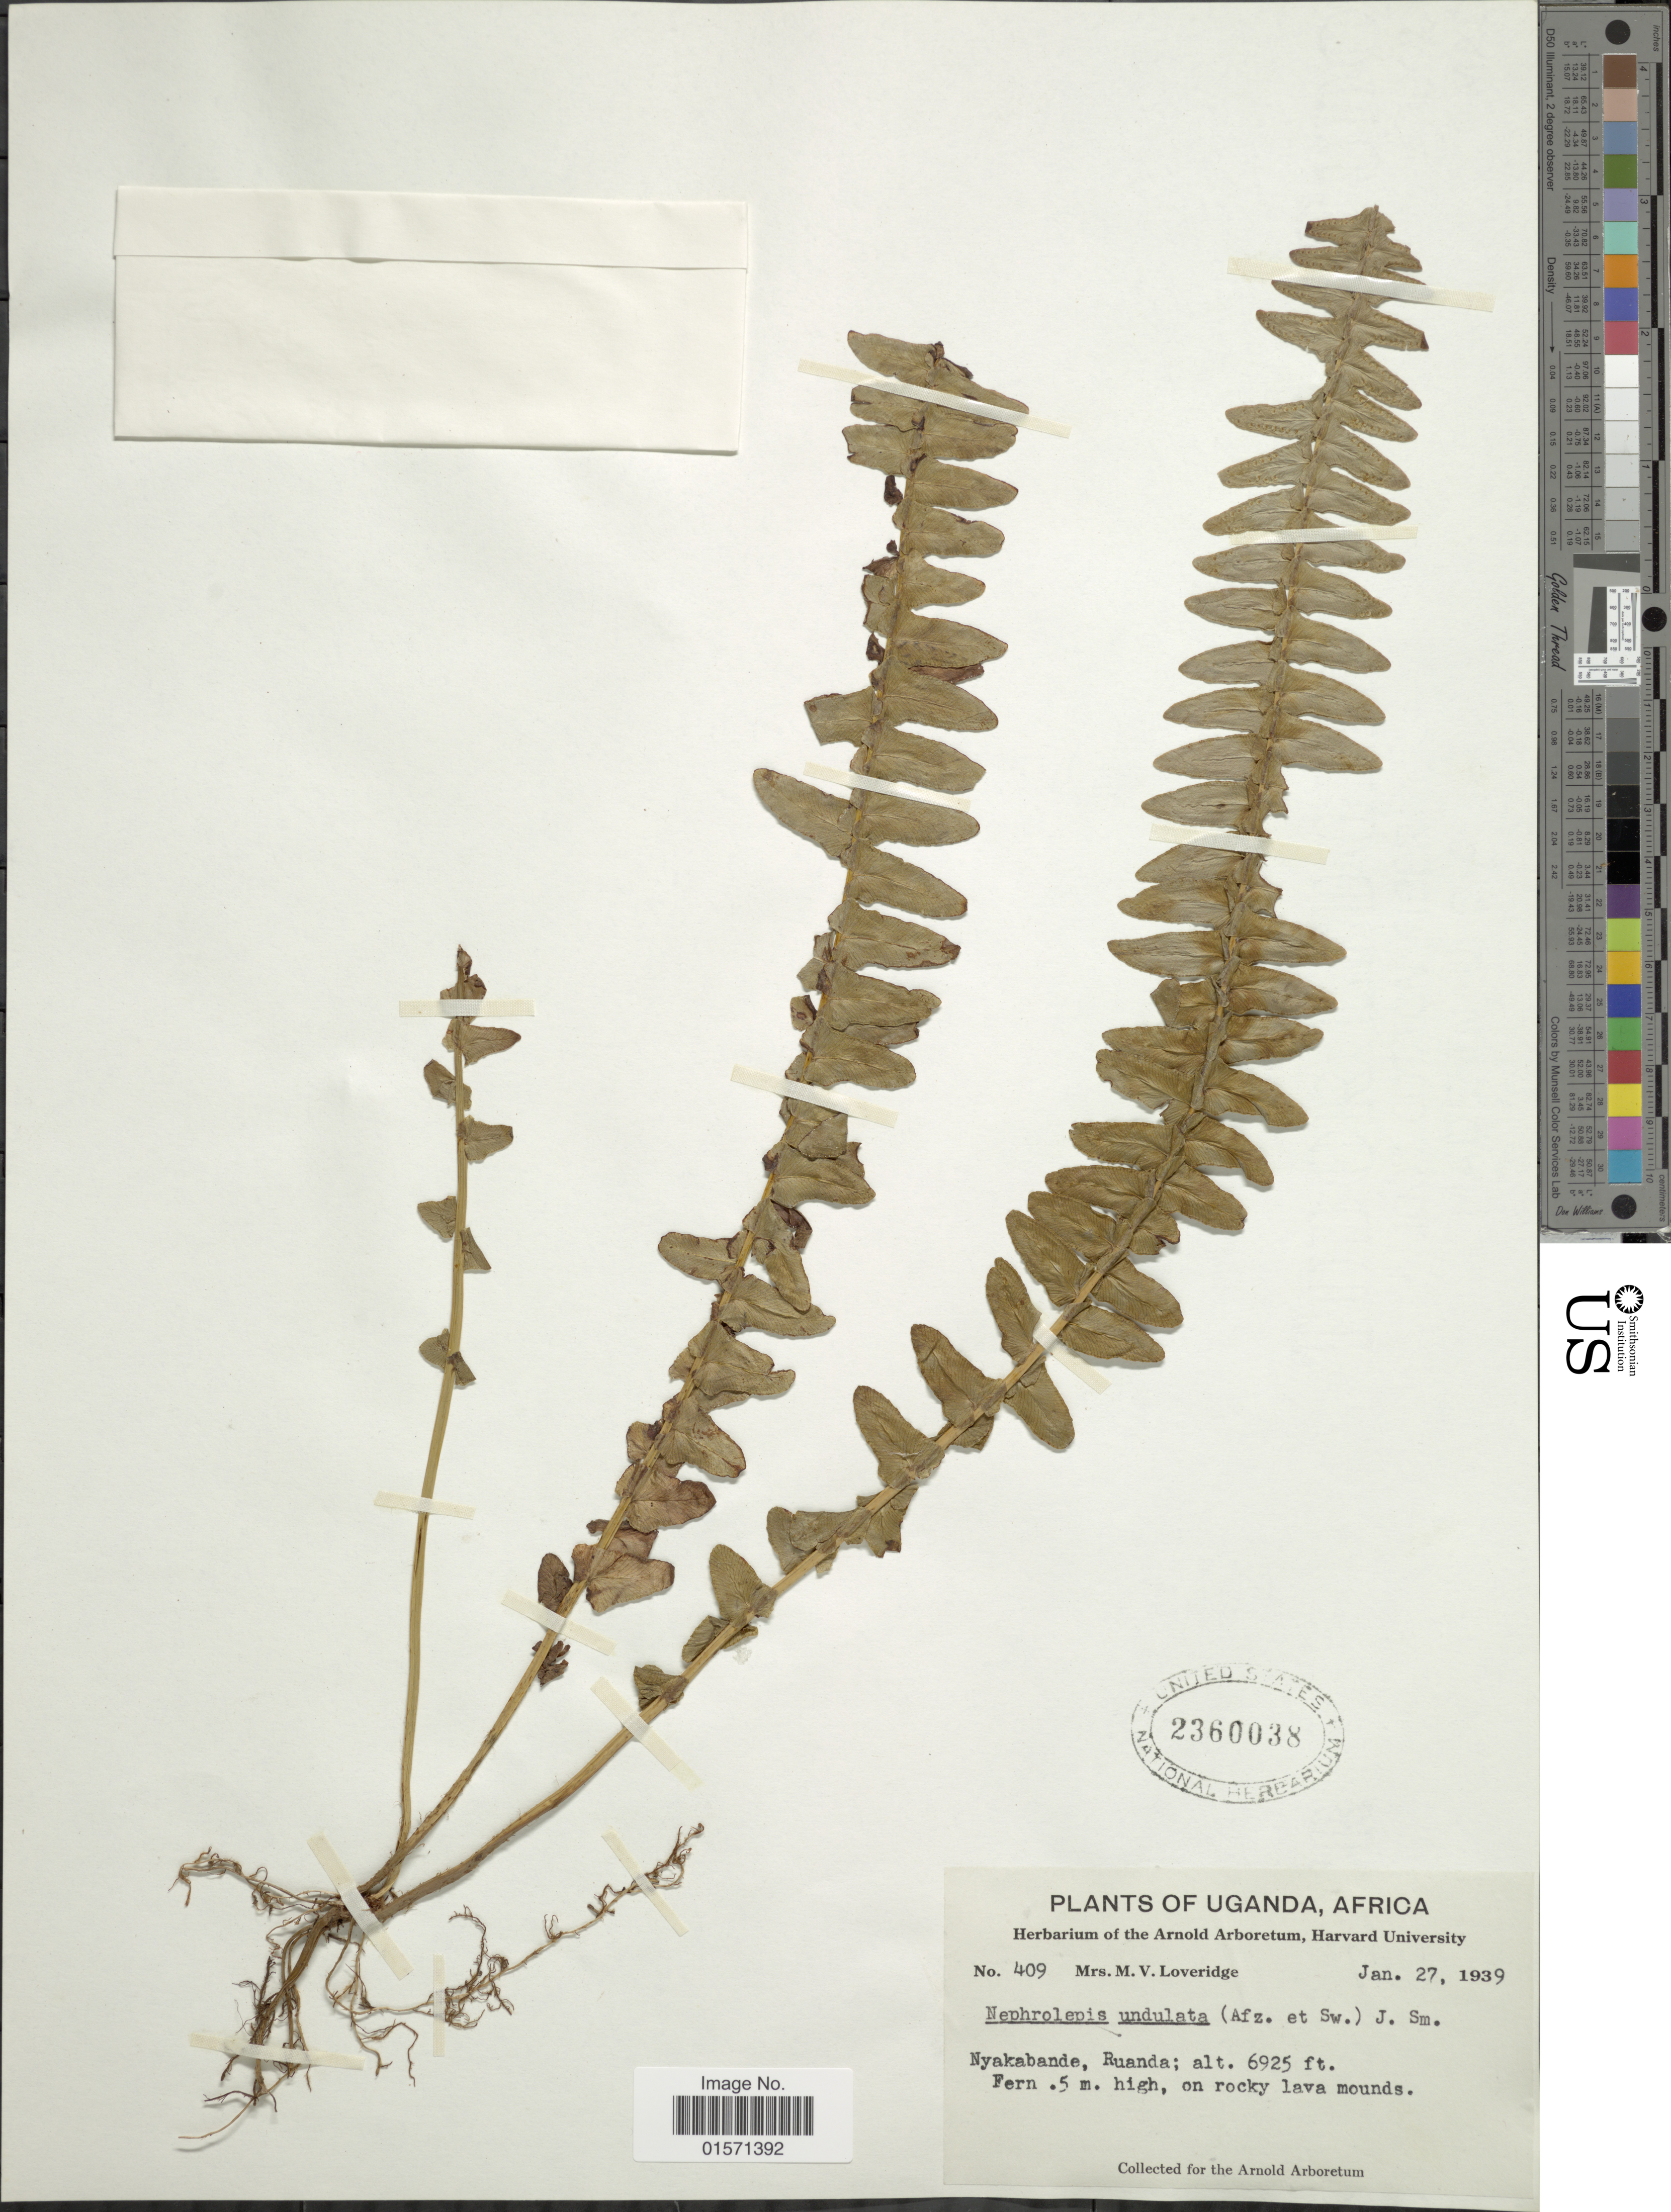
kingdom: Plantae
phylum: Tracheophyta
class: Polypodiopsida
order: Polypodiales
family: Nephrolepidaceae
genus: Nephrolepis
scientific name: Nephrolepis undulata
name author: J. Sm.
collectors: M. Loveridge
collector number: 409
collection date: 1939-01-27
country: Uganda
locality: Nyakabande, Ruanda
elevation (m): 2111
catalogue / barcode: US 2360038